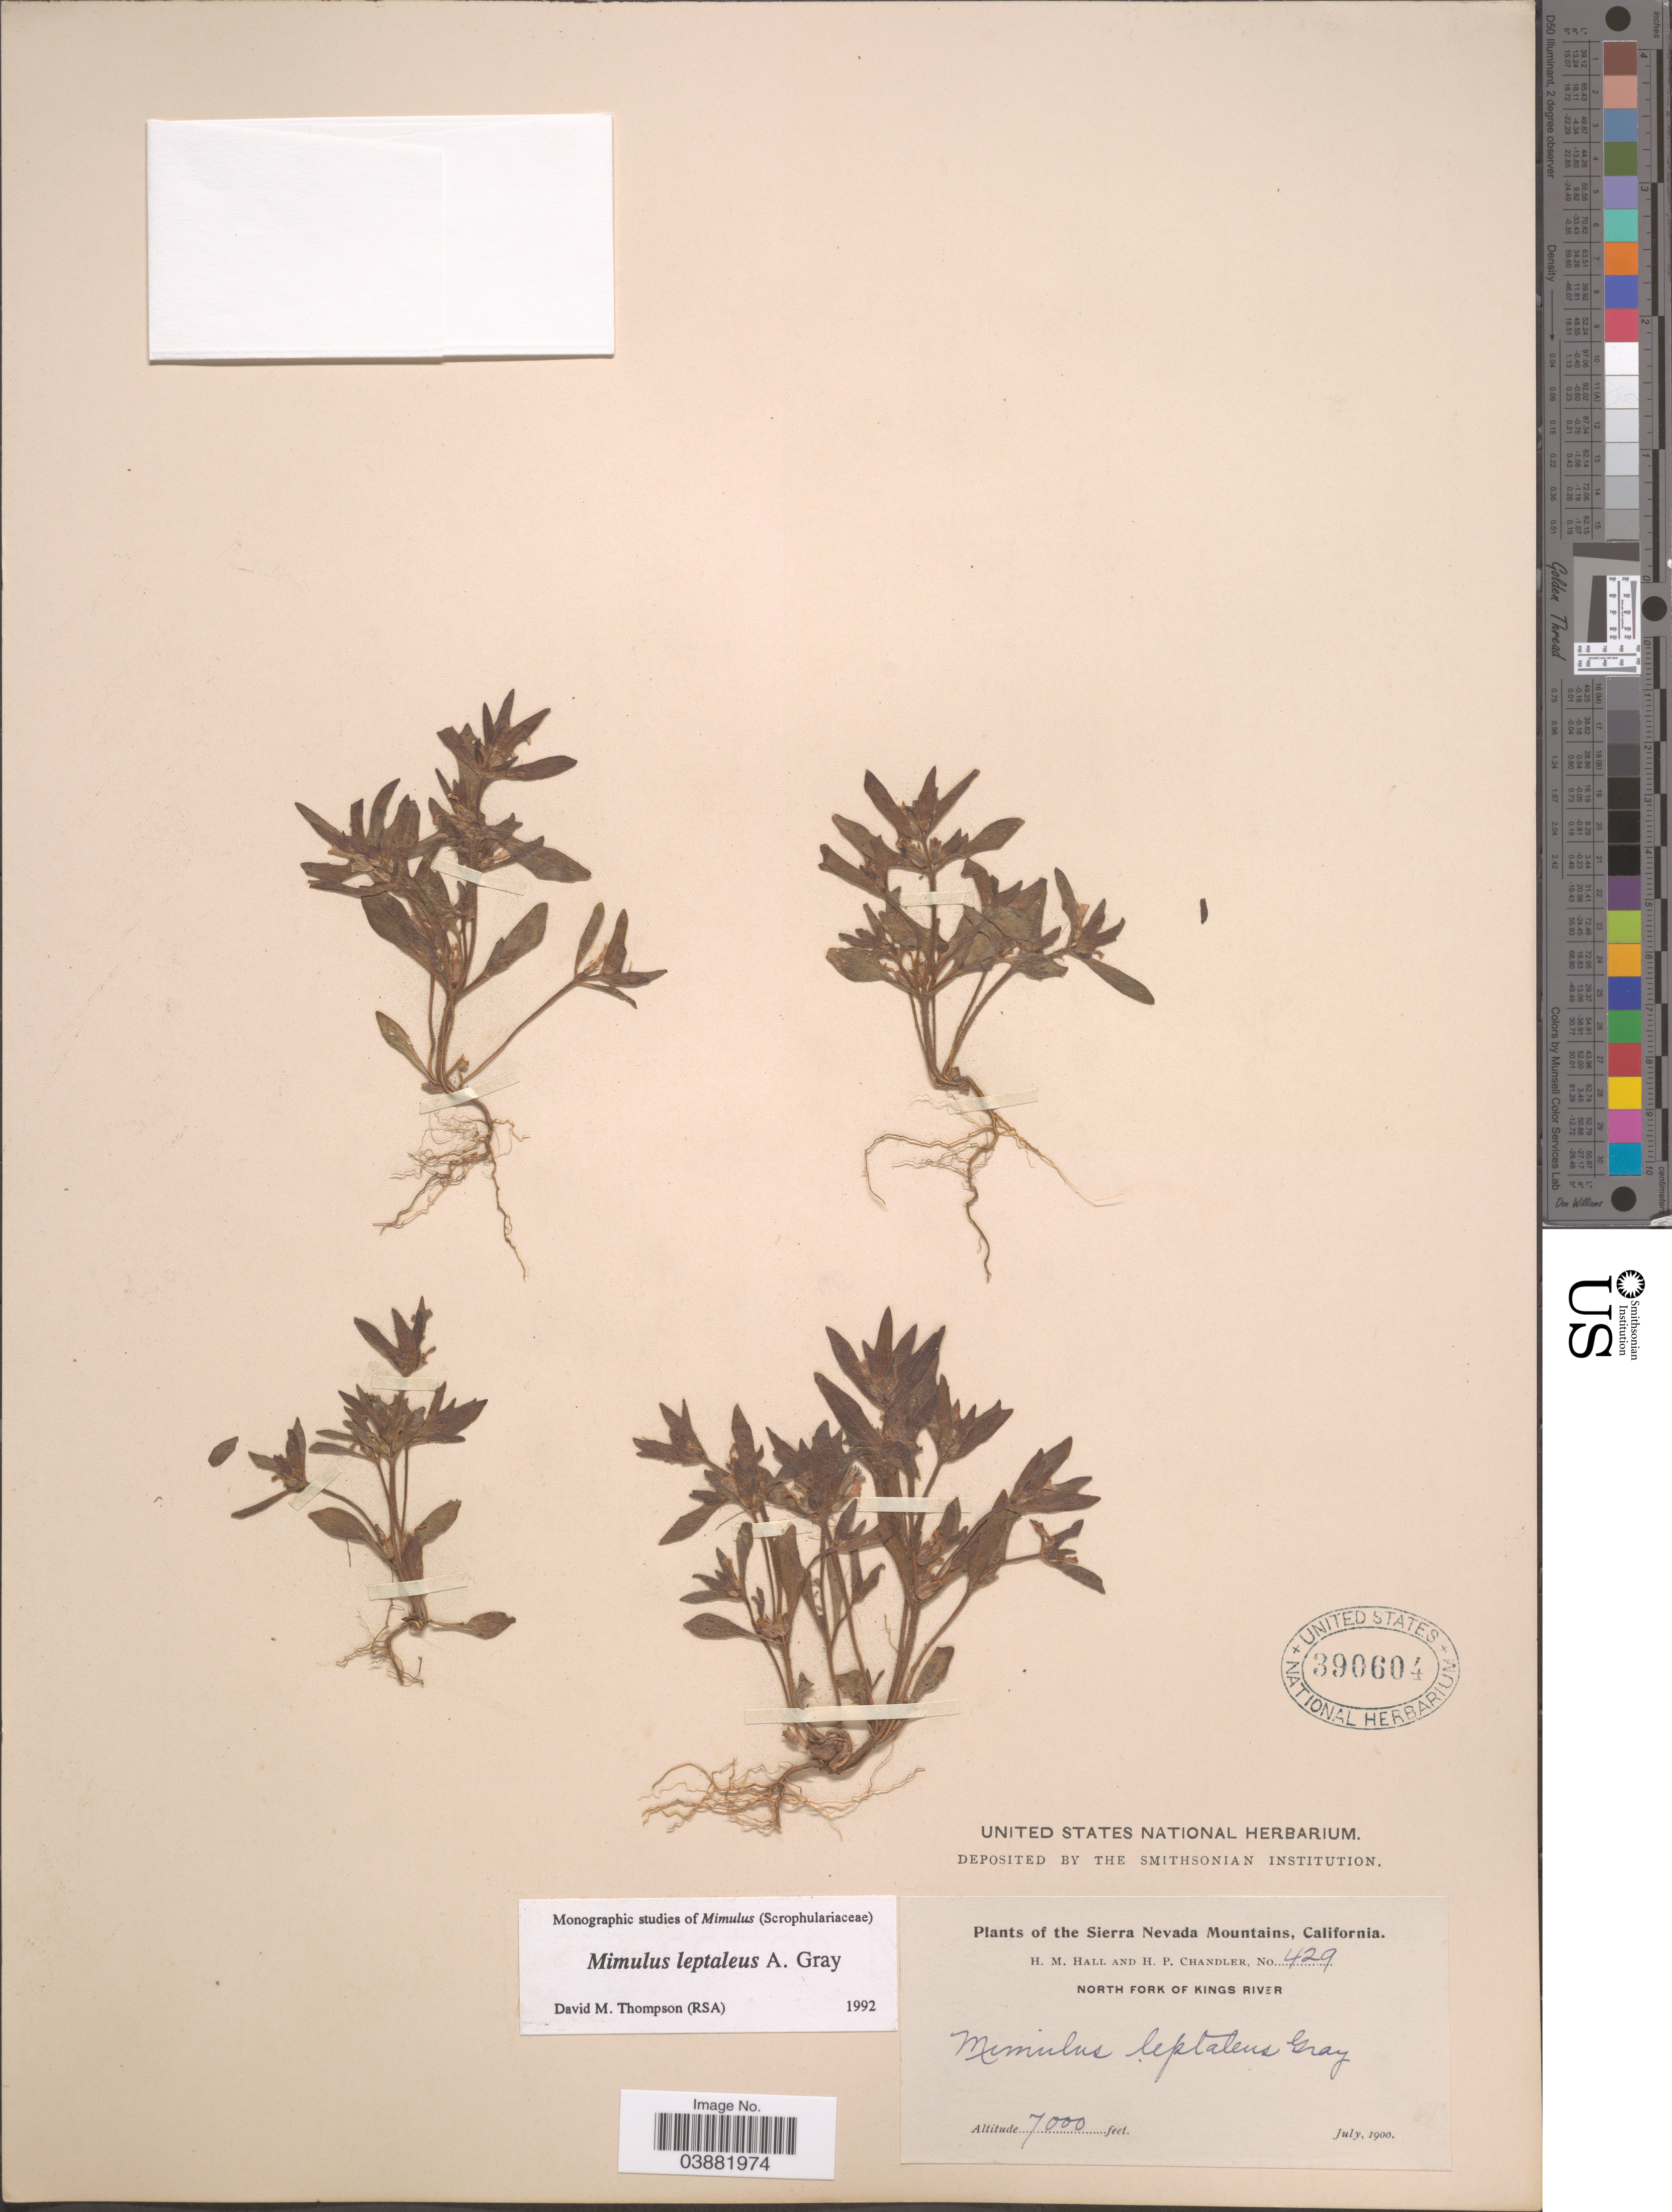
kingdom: Plantae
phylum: Tracheophyta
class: Magnoliopsida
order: Lamiales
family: Phrymaceae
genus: Mimulus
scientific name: Mimulus leptaleus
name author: A. Gray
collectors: H. M. Hall & H. Chandler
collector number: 429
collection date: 1900-07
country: United States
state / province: California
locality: Sierra Nevada Mountains. North Fork of Kings River.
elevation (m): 2134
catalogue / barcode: US 390604